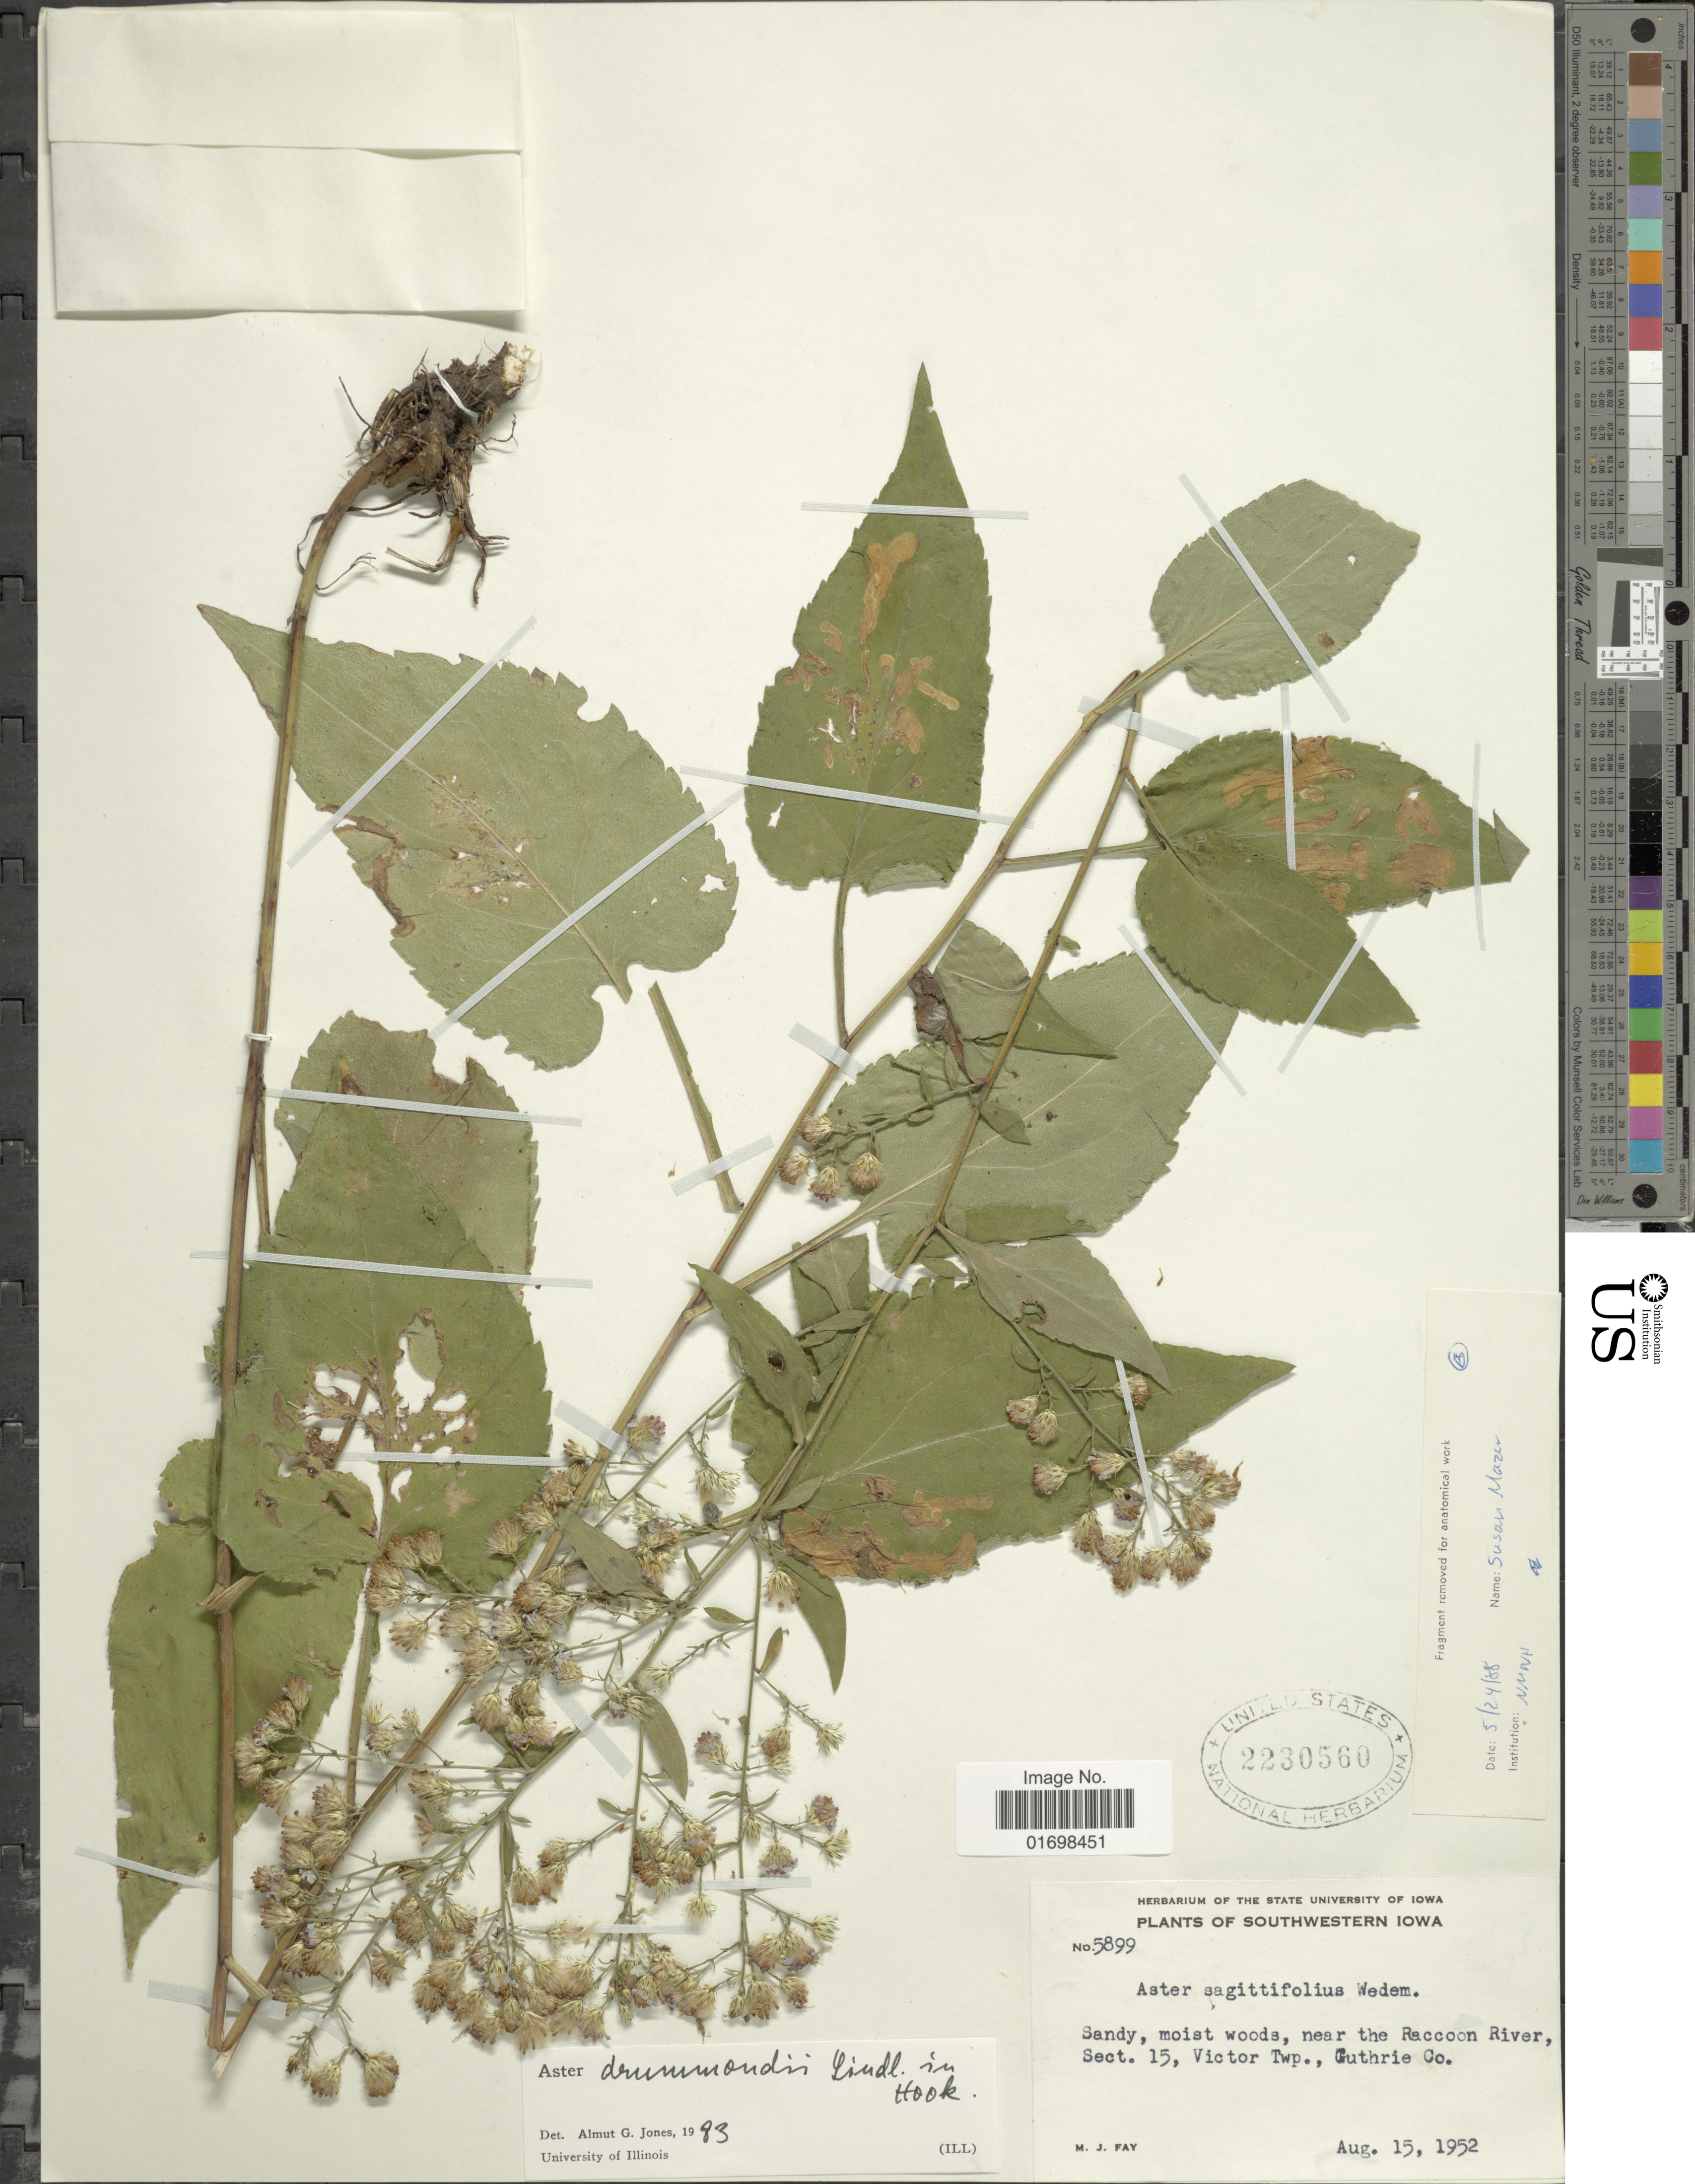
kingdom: Plantae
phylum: Tracheophyta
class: Magnoliopsida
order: Asterales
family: Asteraceae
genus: Symphyotrichum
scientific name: Symphyotrichum drummondii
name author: (Lindl.) G.L. Nesom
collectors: M. Fay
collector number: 5899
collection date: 1952-08-15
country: United States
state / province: Iowa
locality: Southwestern Iowa. near the Raccoon River Sect. 15, Victor Twp., Guthrie Co.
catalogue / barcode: US 2230560